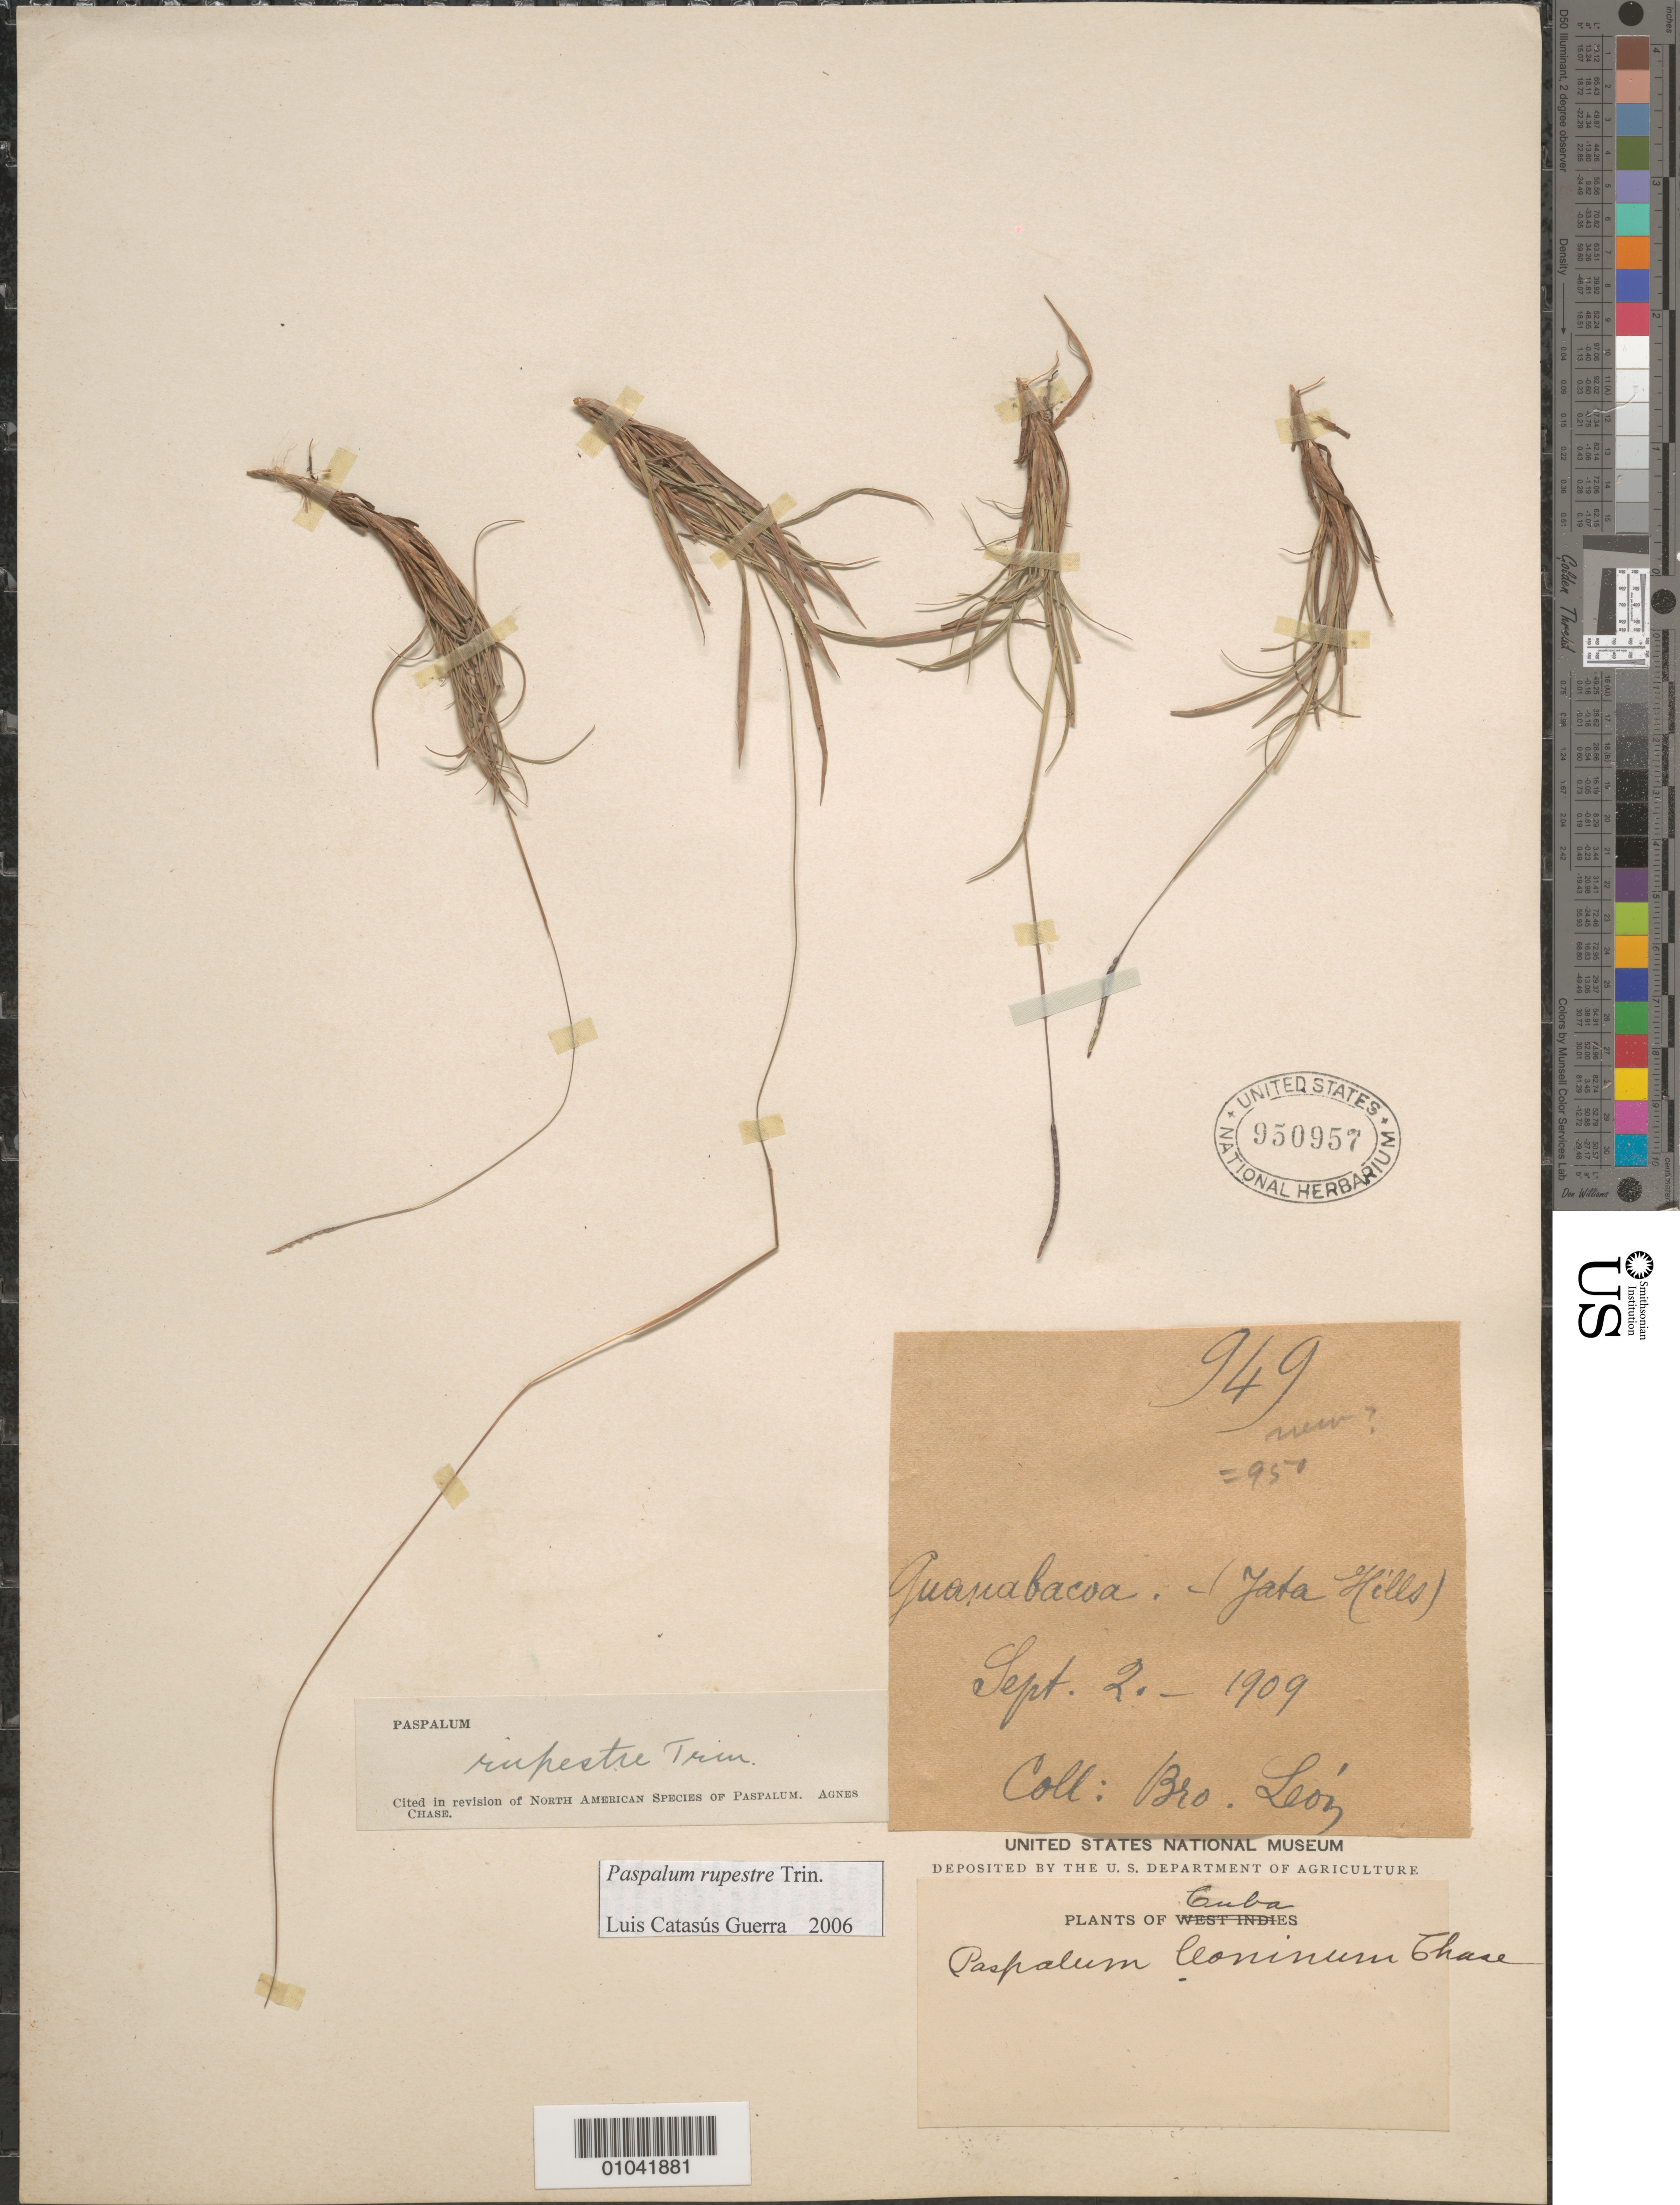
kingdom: Plantae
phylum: Tracheophyta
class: Liliopsida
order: Poales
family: Poaceae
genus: Paspalum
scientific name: Paspalum rupestre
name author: Trin.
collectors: Bro. León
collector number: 949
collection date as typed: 02 Sep 1909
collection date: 1909-09-02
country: Cuba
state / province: La Habana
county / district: Municipio Guanabacoa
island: Cuba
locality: Jata Hills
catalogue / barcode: US 950957